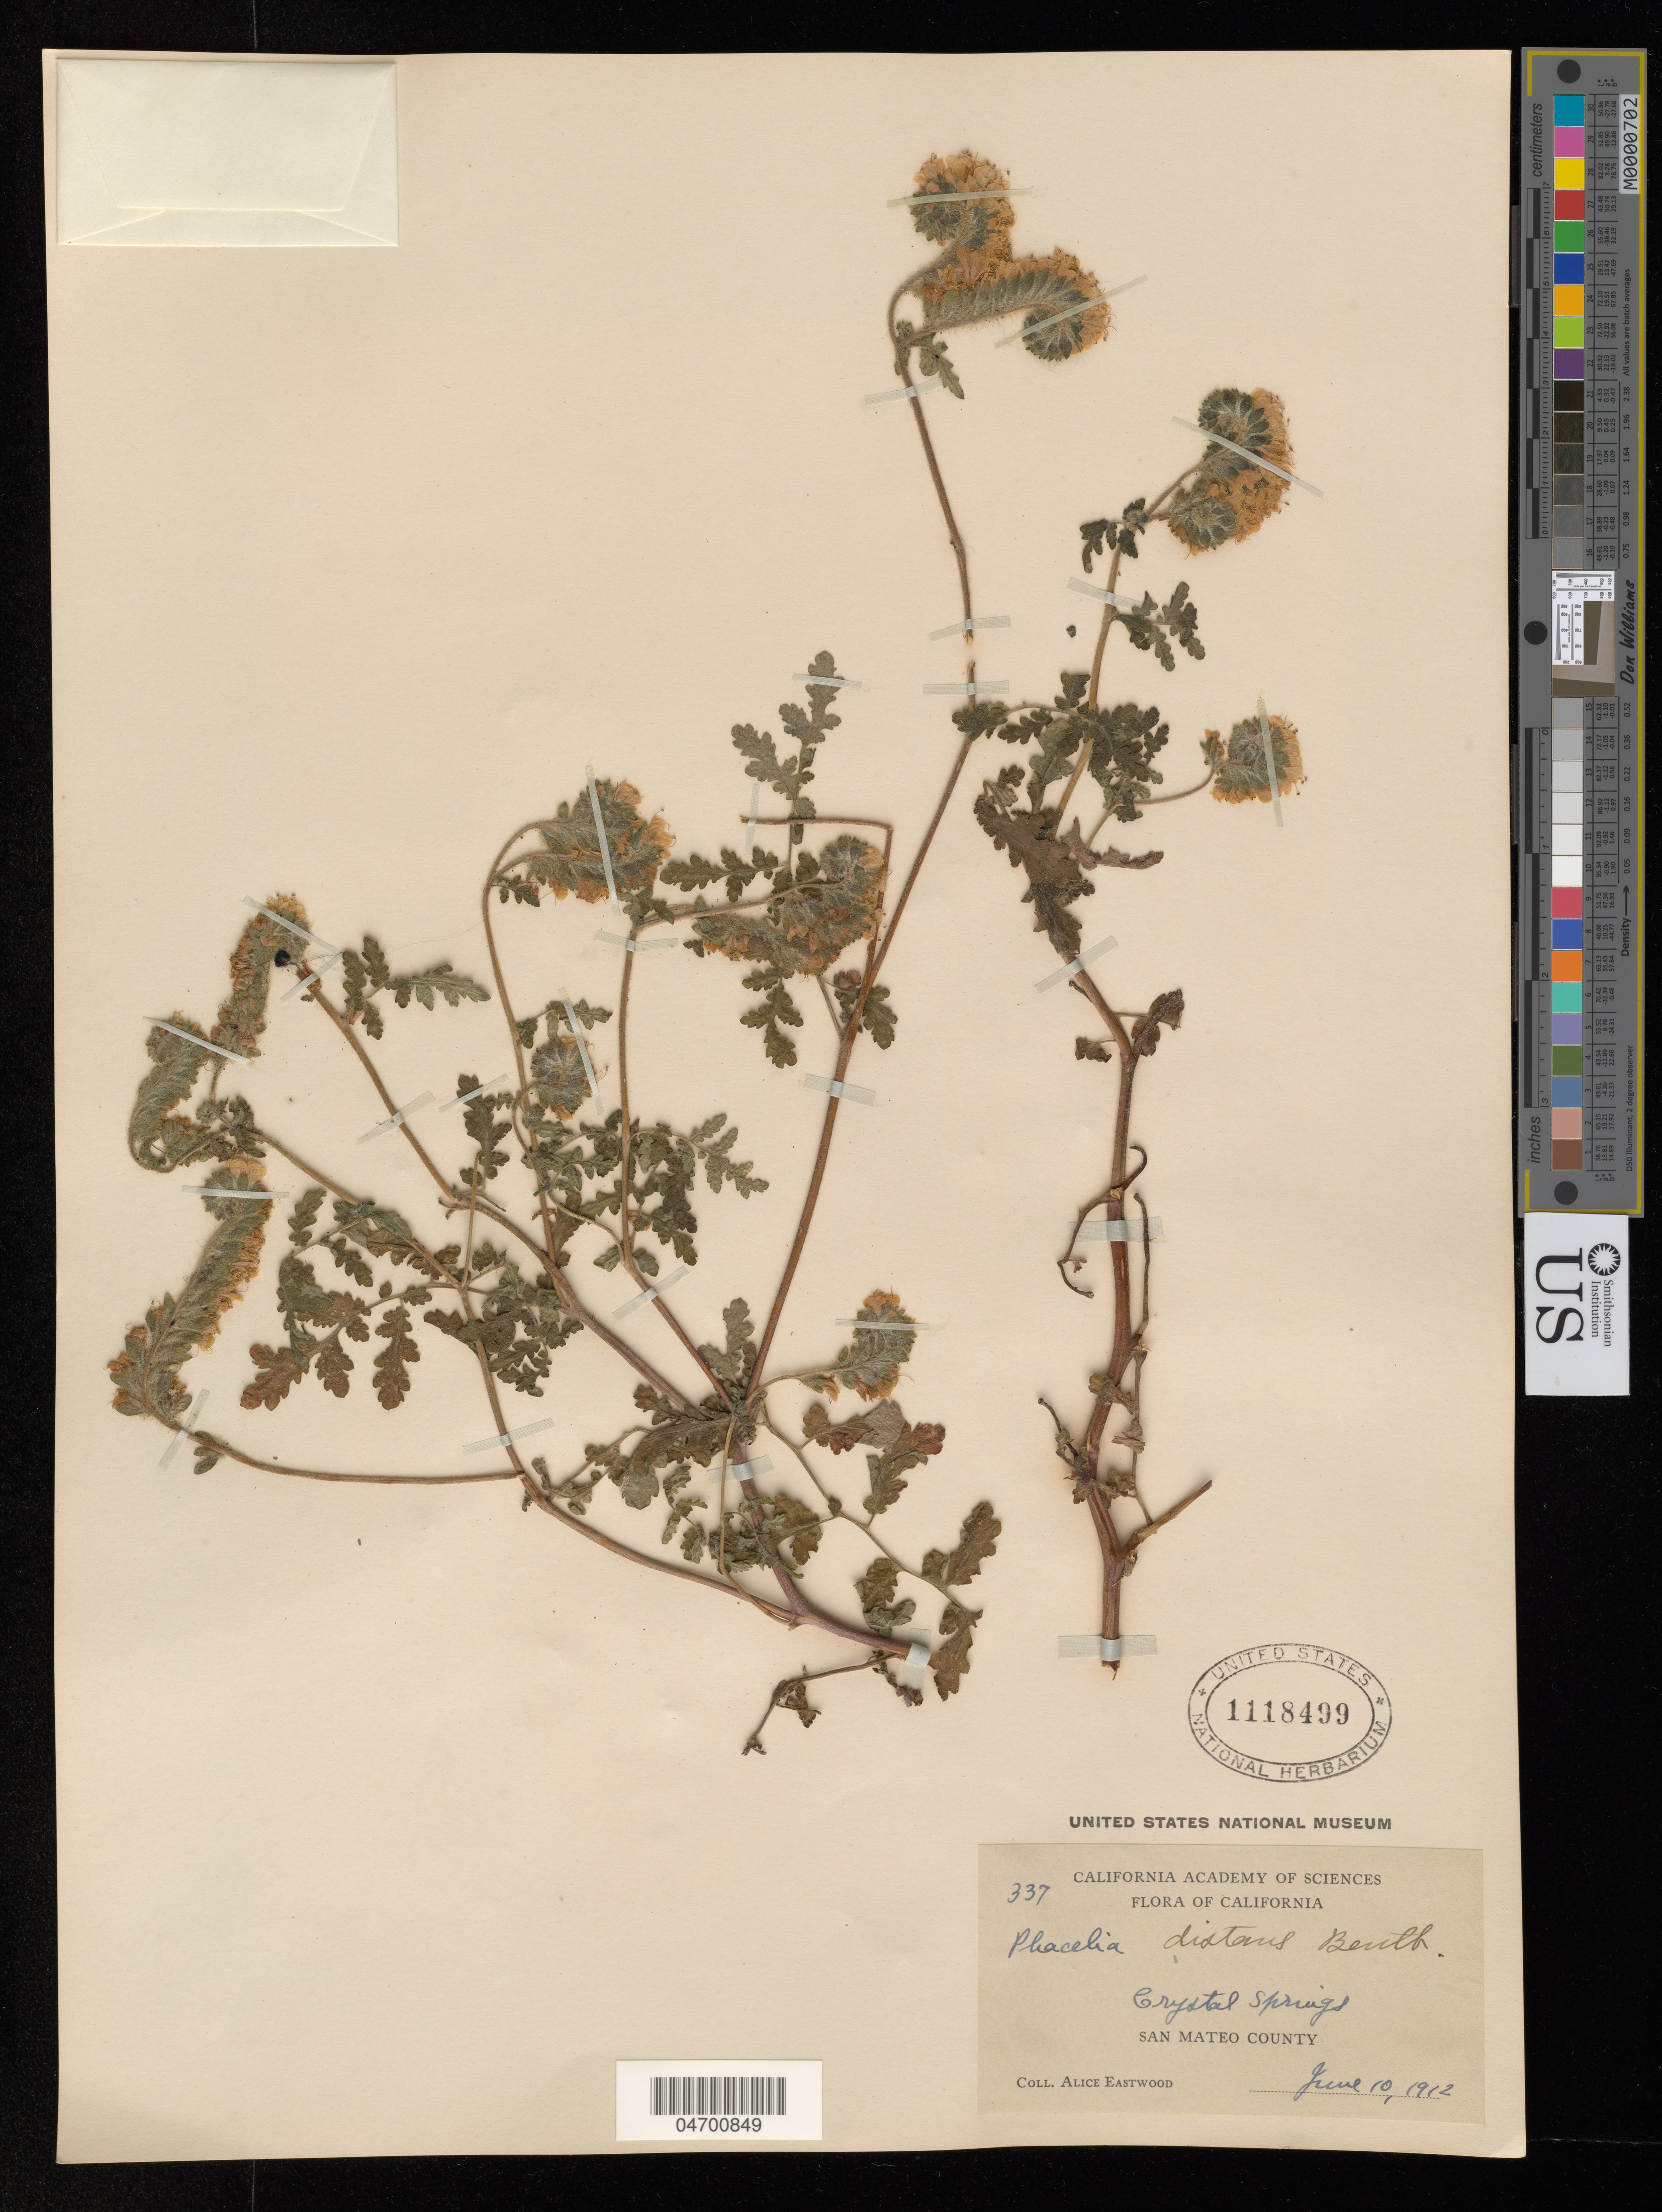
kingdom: Plantae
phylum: Tracheophyta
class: Magnoliopsida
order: Boraginales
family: Hydrophyllaceae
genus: Phacelia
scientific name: Phacelia distans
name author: Benth.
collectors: A. Eastwood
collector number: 337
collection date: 1912-06-10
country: United States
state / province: California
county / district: San Mateo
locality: Crsytal Springs. San Mateo County.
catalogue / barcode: US 1118499